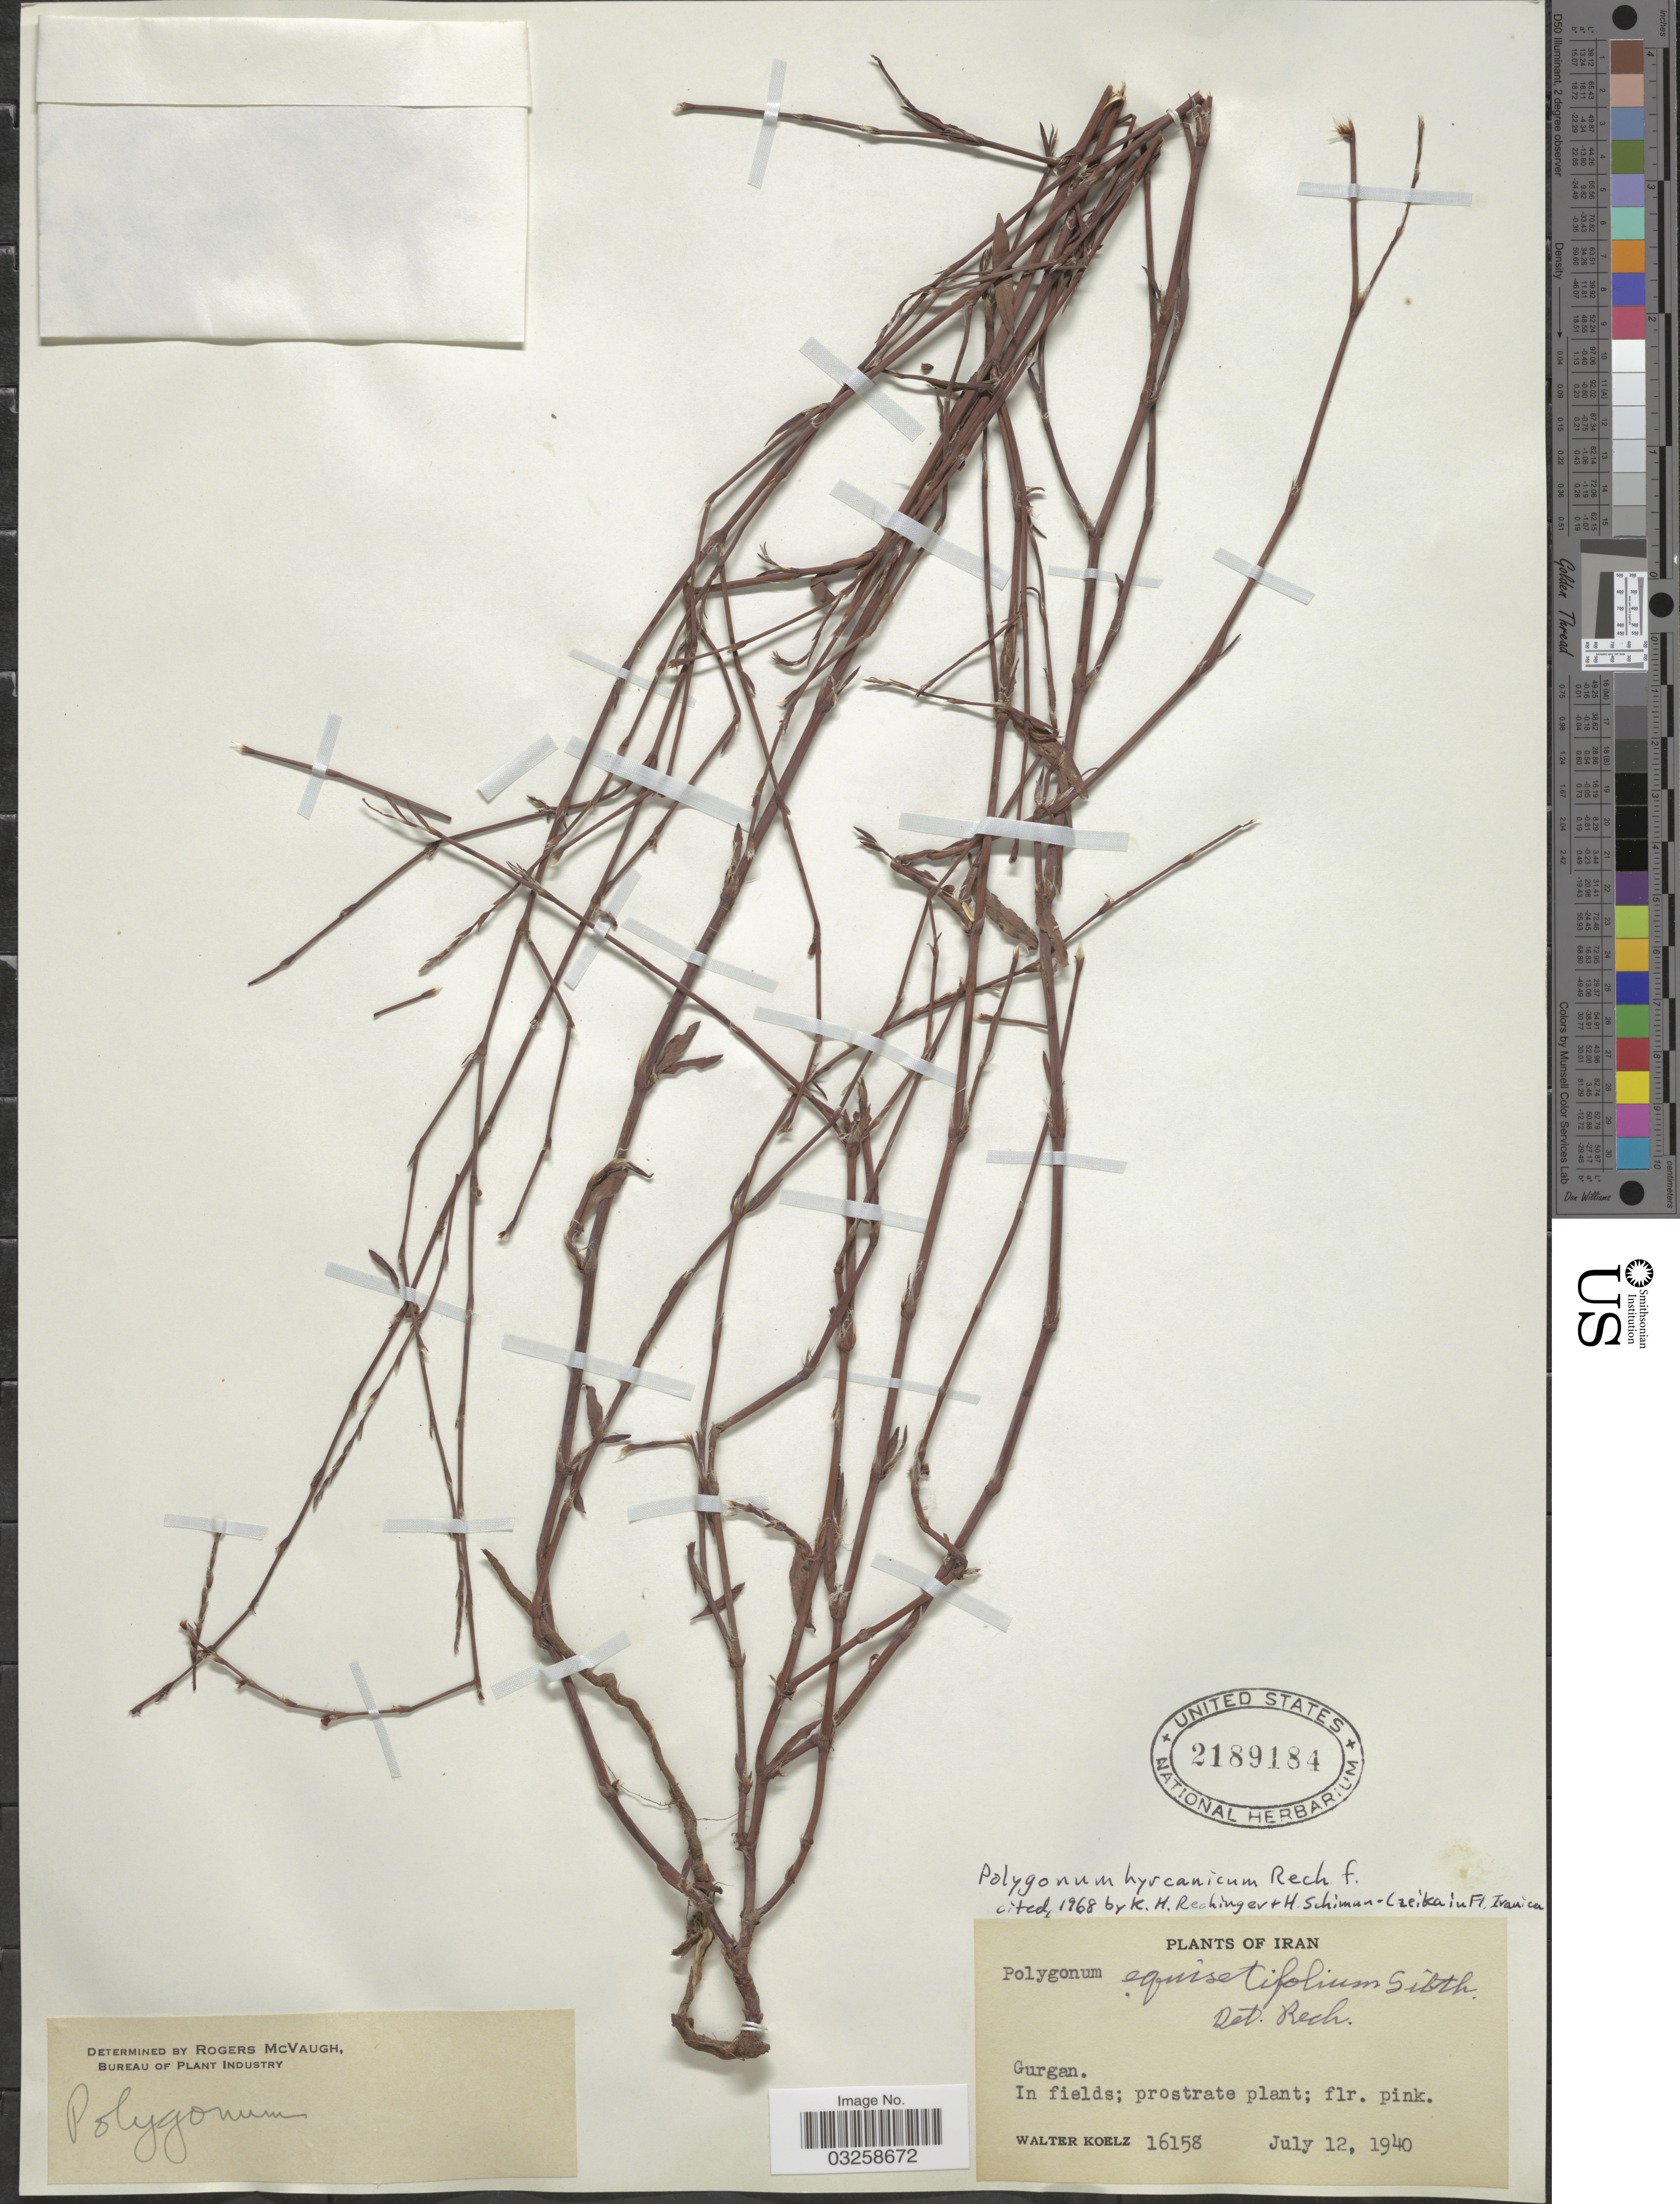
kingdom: Plantae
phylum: Tracheophyta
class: Magnoliopsida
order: Caryophyllales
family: Polygonaceae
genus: Polygonum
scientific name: Polygonum hyrcanicum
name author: Rech. f.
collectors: W. N. Koelz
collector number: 16158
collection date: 1940-07-12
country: Iran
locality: Gurgan.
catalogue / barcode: US 2189184